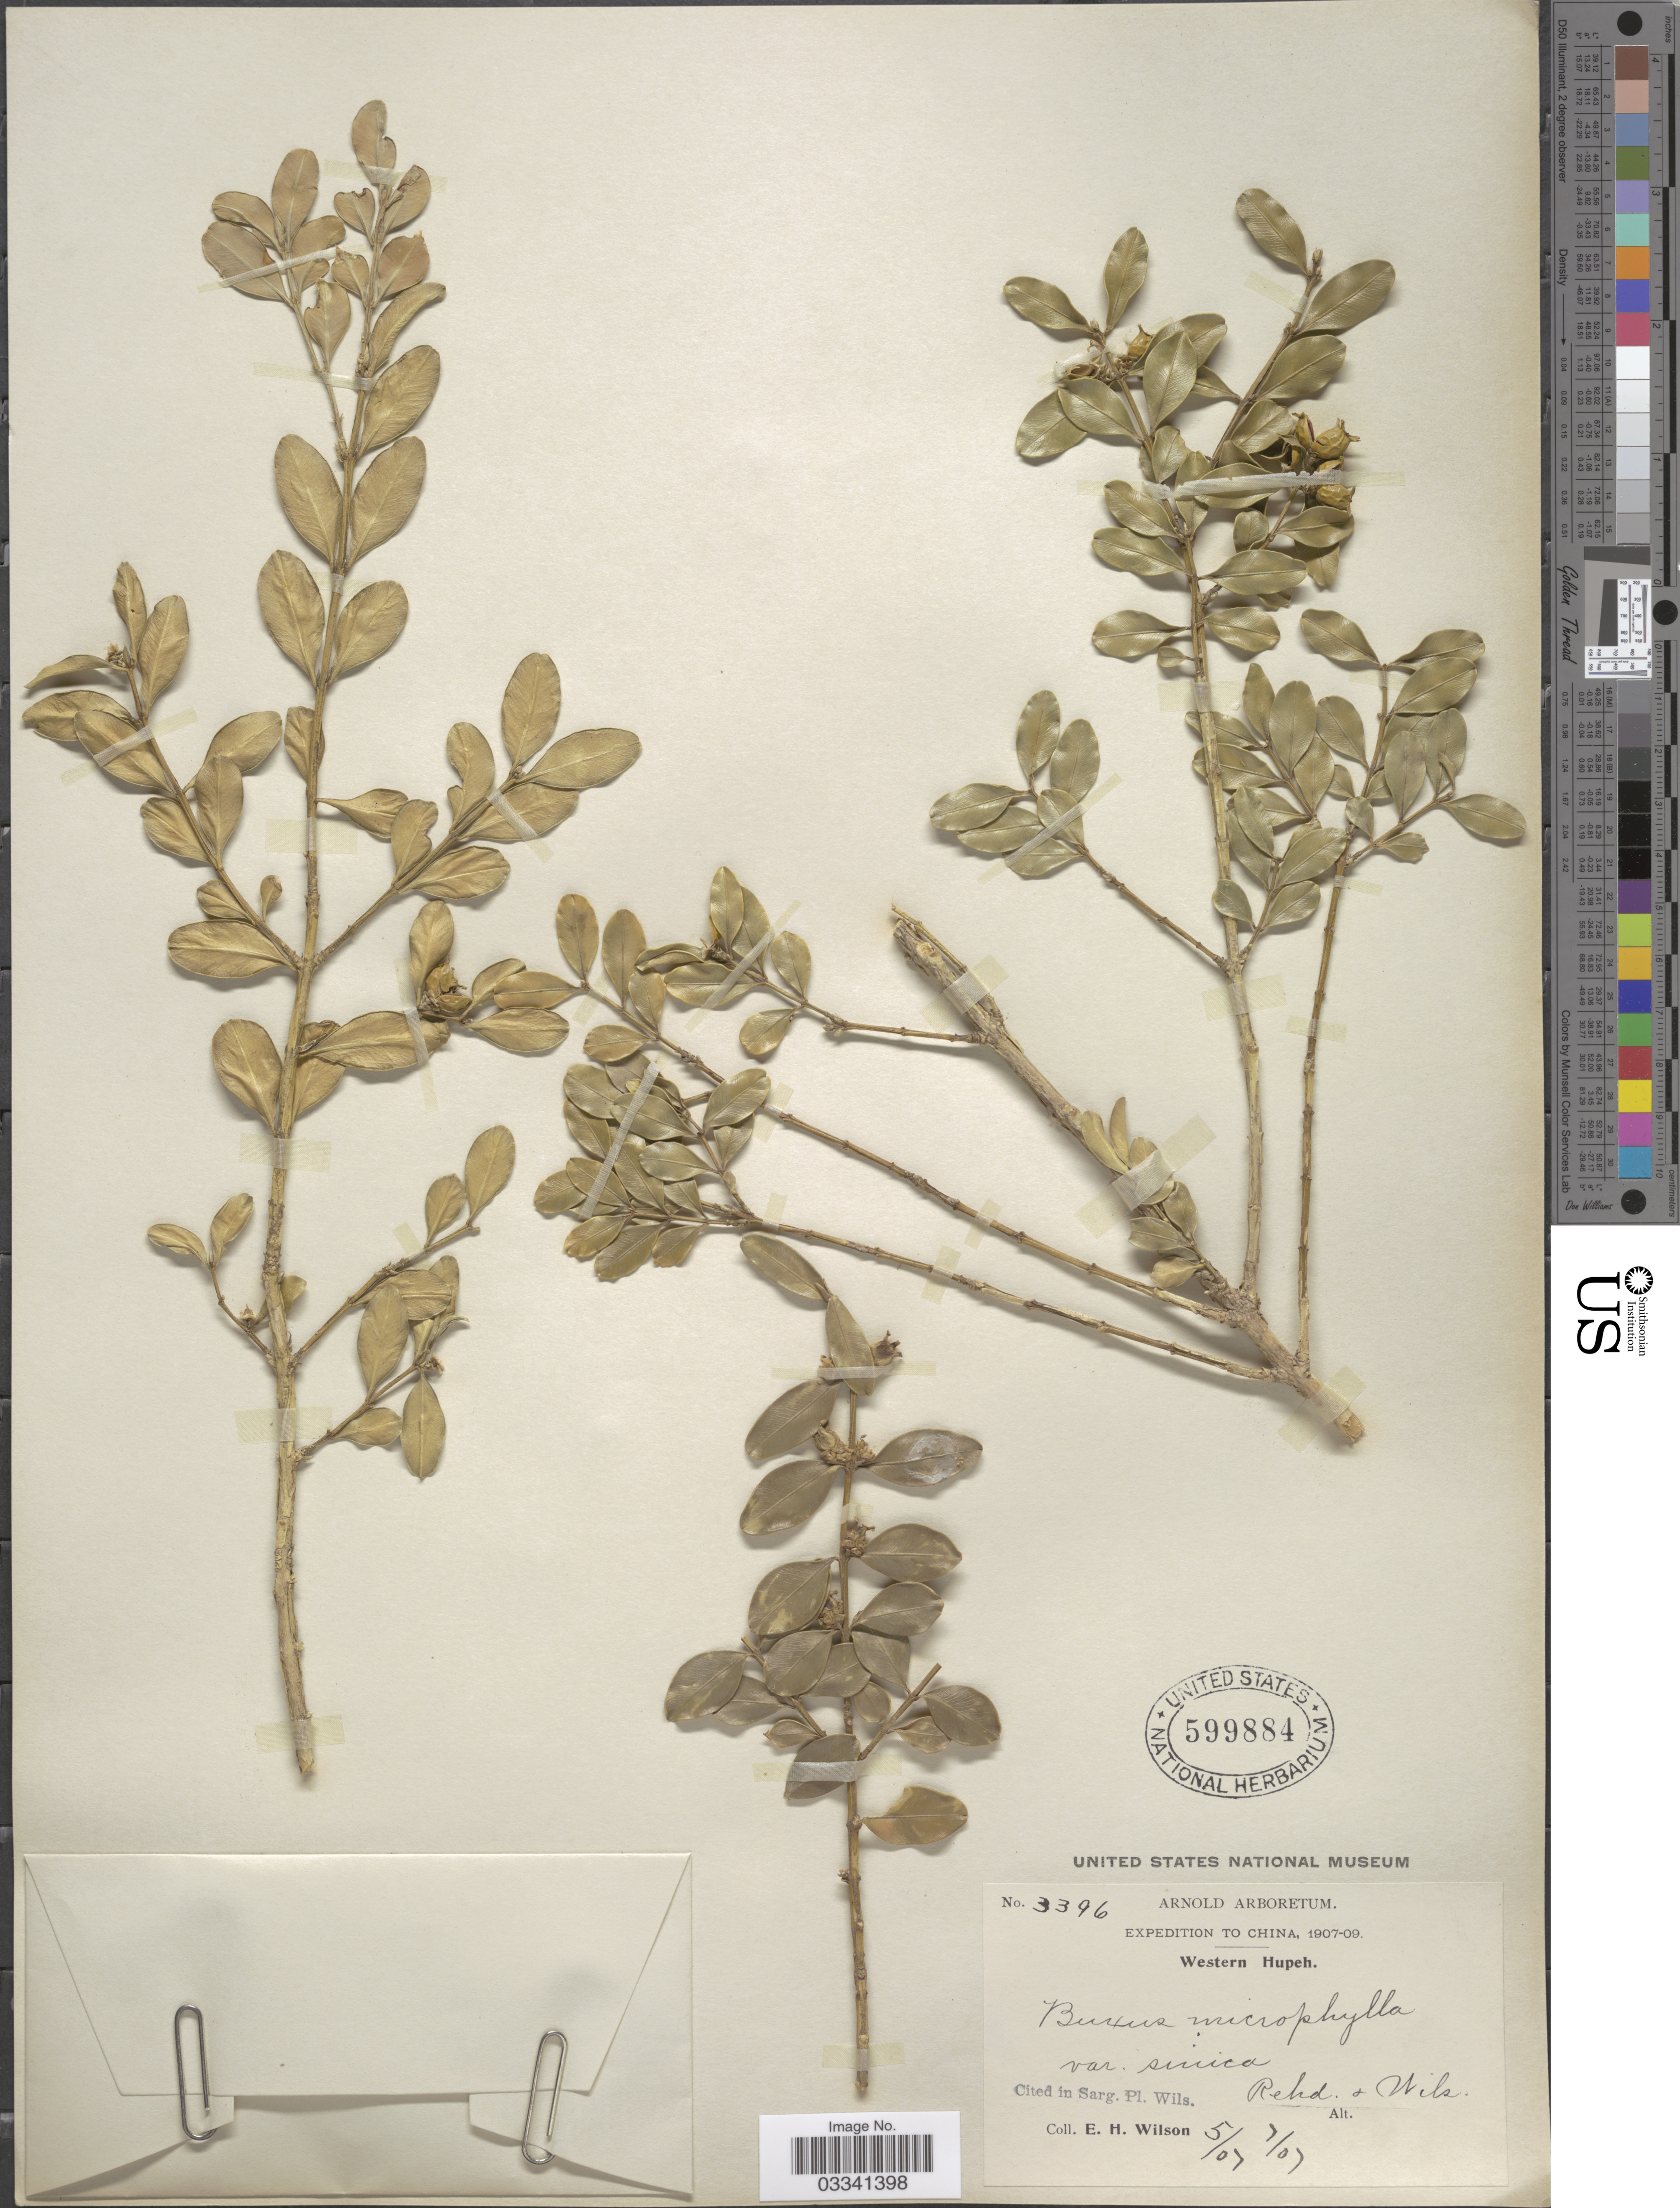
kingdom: Plantae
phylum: Tracheophyta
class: Magnoliopsida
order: Buxales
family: Buxaceae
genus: Buxus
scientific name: Buxus microphylla var. sinica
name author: Rehder & E.H. Wilson in Sarg.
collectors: E. Wilson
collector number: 3396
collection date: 1907-05/1907-07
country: China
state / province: Hubei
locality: Western Hupeh.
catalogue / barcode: US 599884